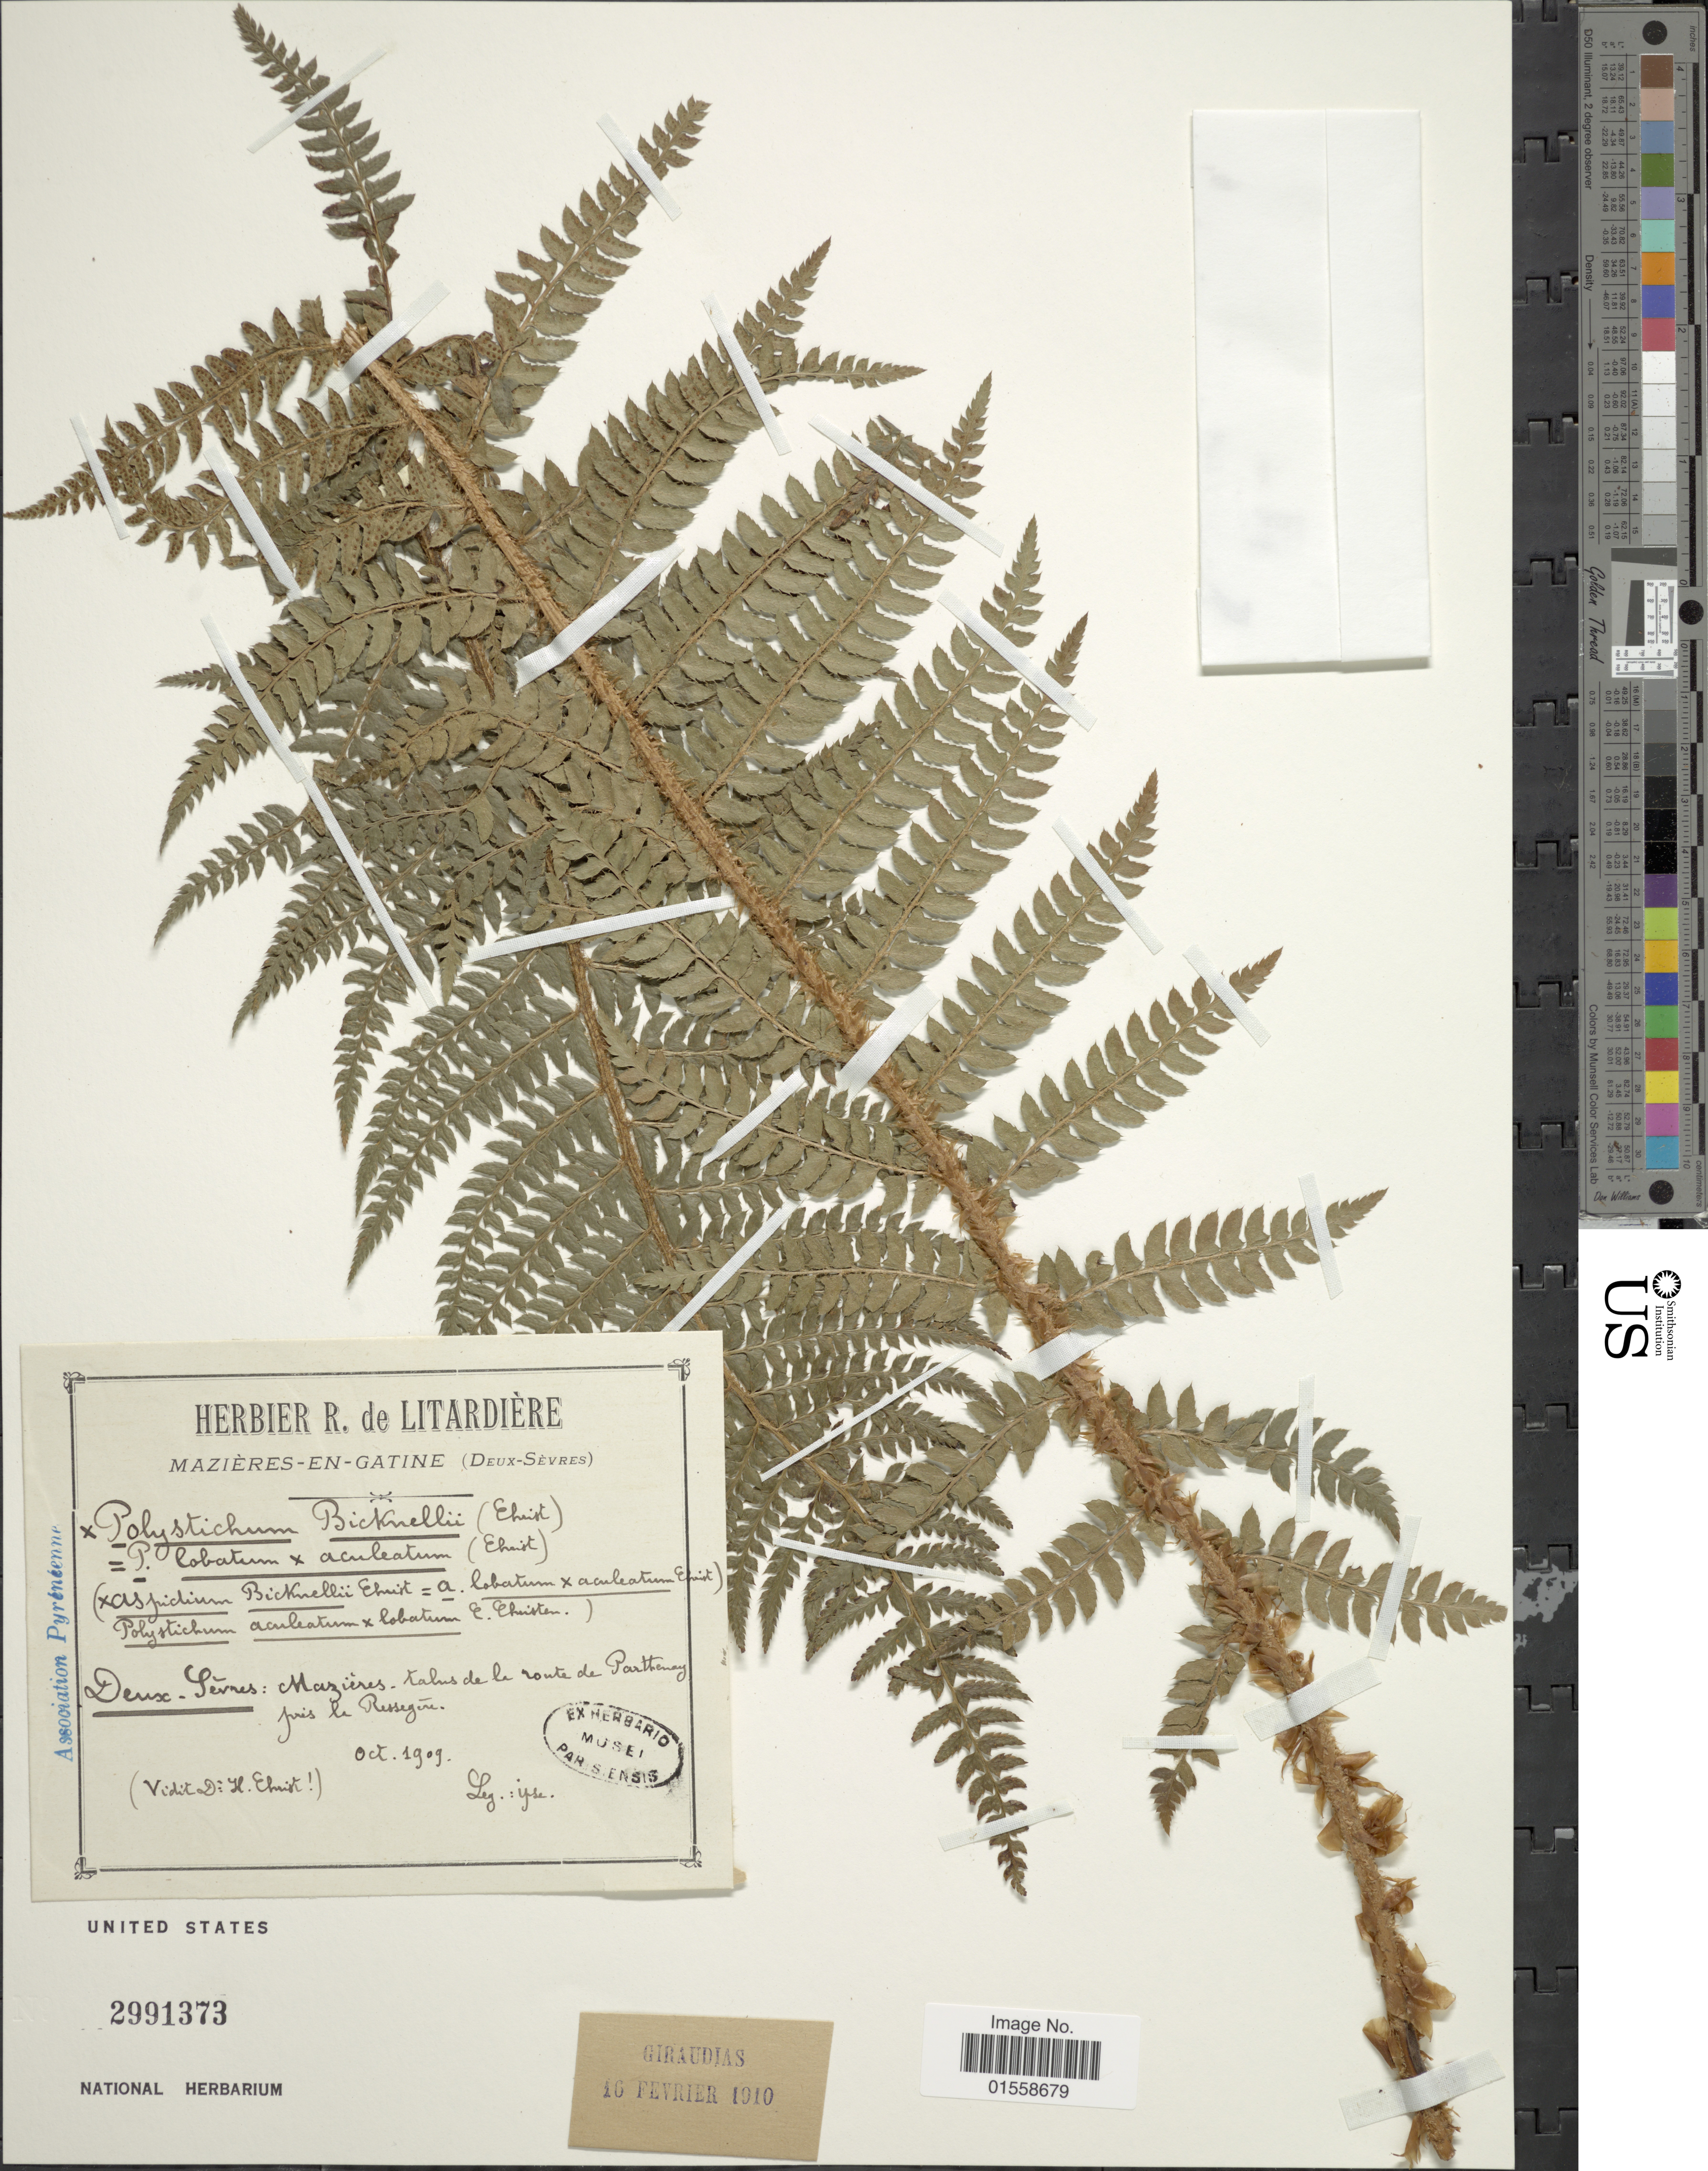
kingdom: Plantae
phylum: Tracheophyta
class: Polypodiopsida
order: Polypodiales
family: Dryopteridaceae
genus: Polystichum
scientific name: Polystichum x bicknellii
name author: (Christ) Hahne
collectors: R. Litardiere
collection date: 1909-10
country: France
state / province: Nouvelle-Aquitaine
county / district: Deux-Sèvres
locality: Deux-Serves: Mazieres- talus de la route de Partheway pres le Ressegere. [interpreted]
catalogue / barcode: US 2991373